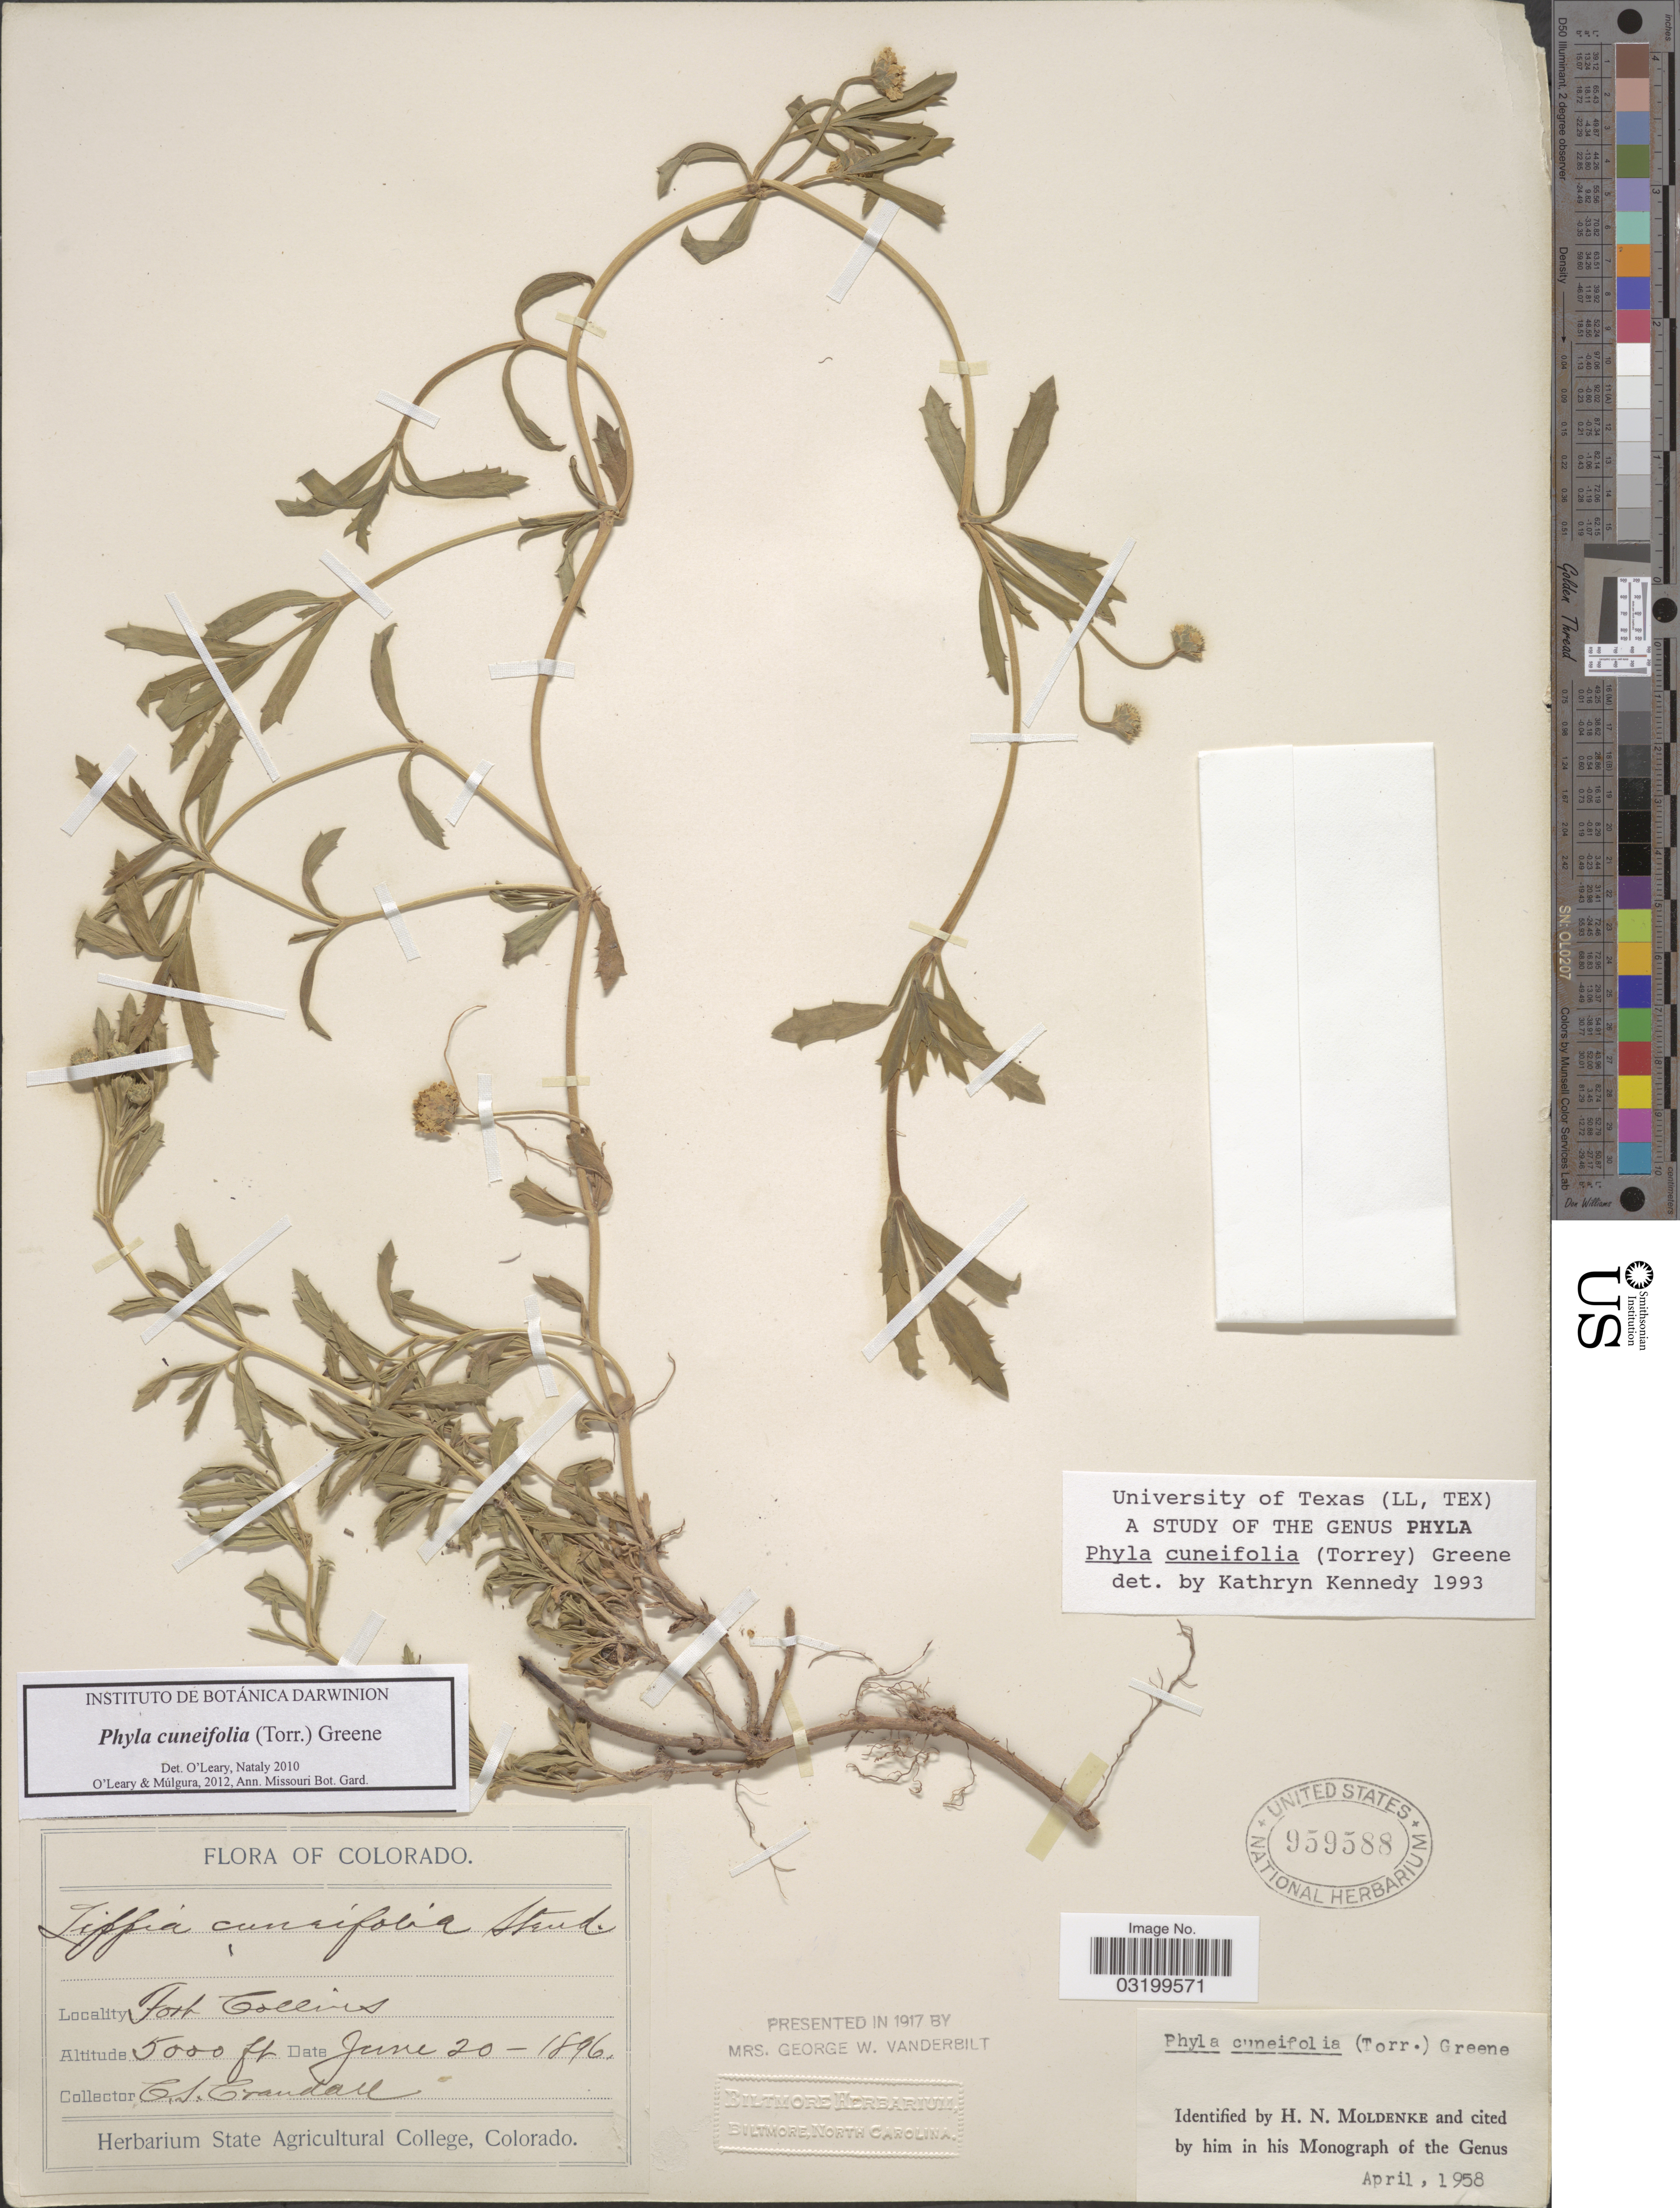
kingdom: Plantae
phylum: Tracheophyta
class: Magnoliopsida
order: Lamiales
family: Verbenaceae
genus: Phyla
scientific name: Phyla cuneifolia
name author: (Torr.) Greene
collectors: C. Crandall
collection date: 1896-06-20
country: United States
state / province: Colorado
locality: Fort Collins.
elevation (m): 1524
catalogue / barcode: US 959588